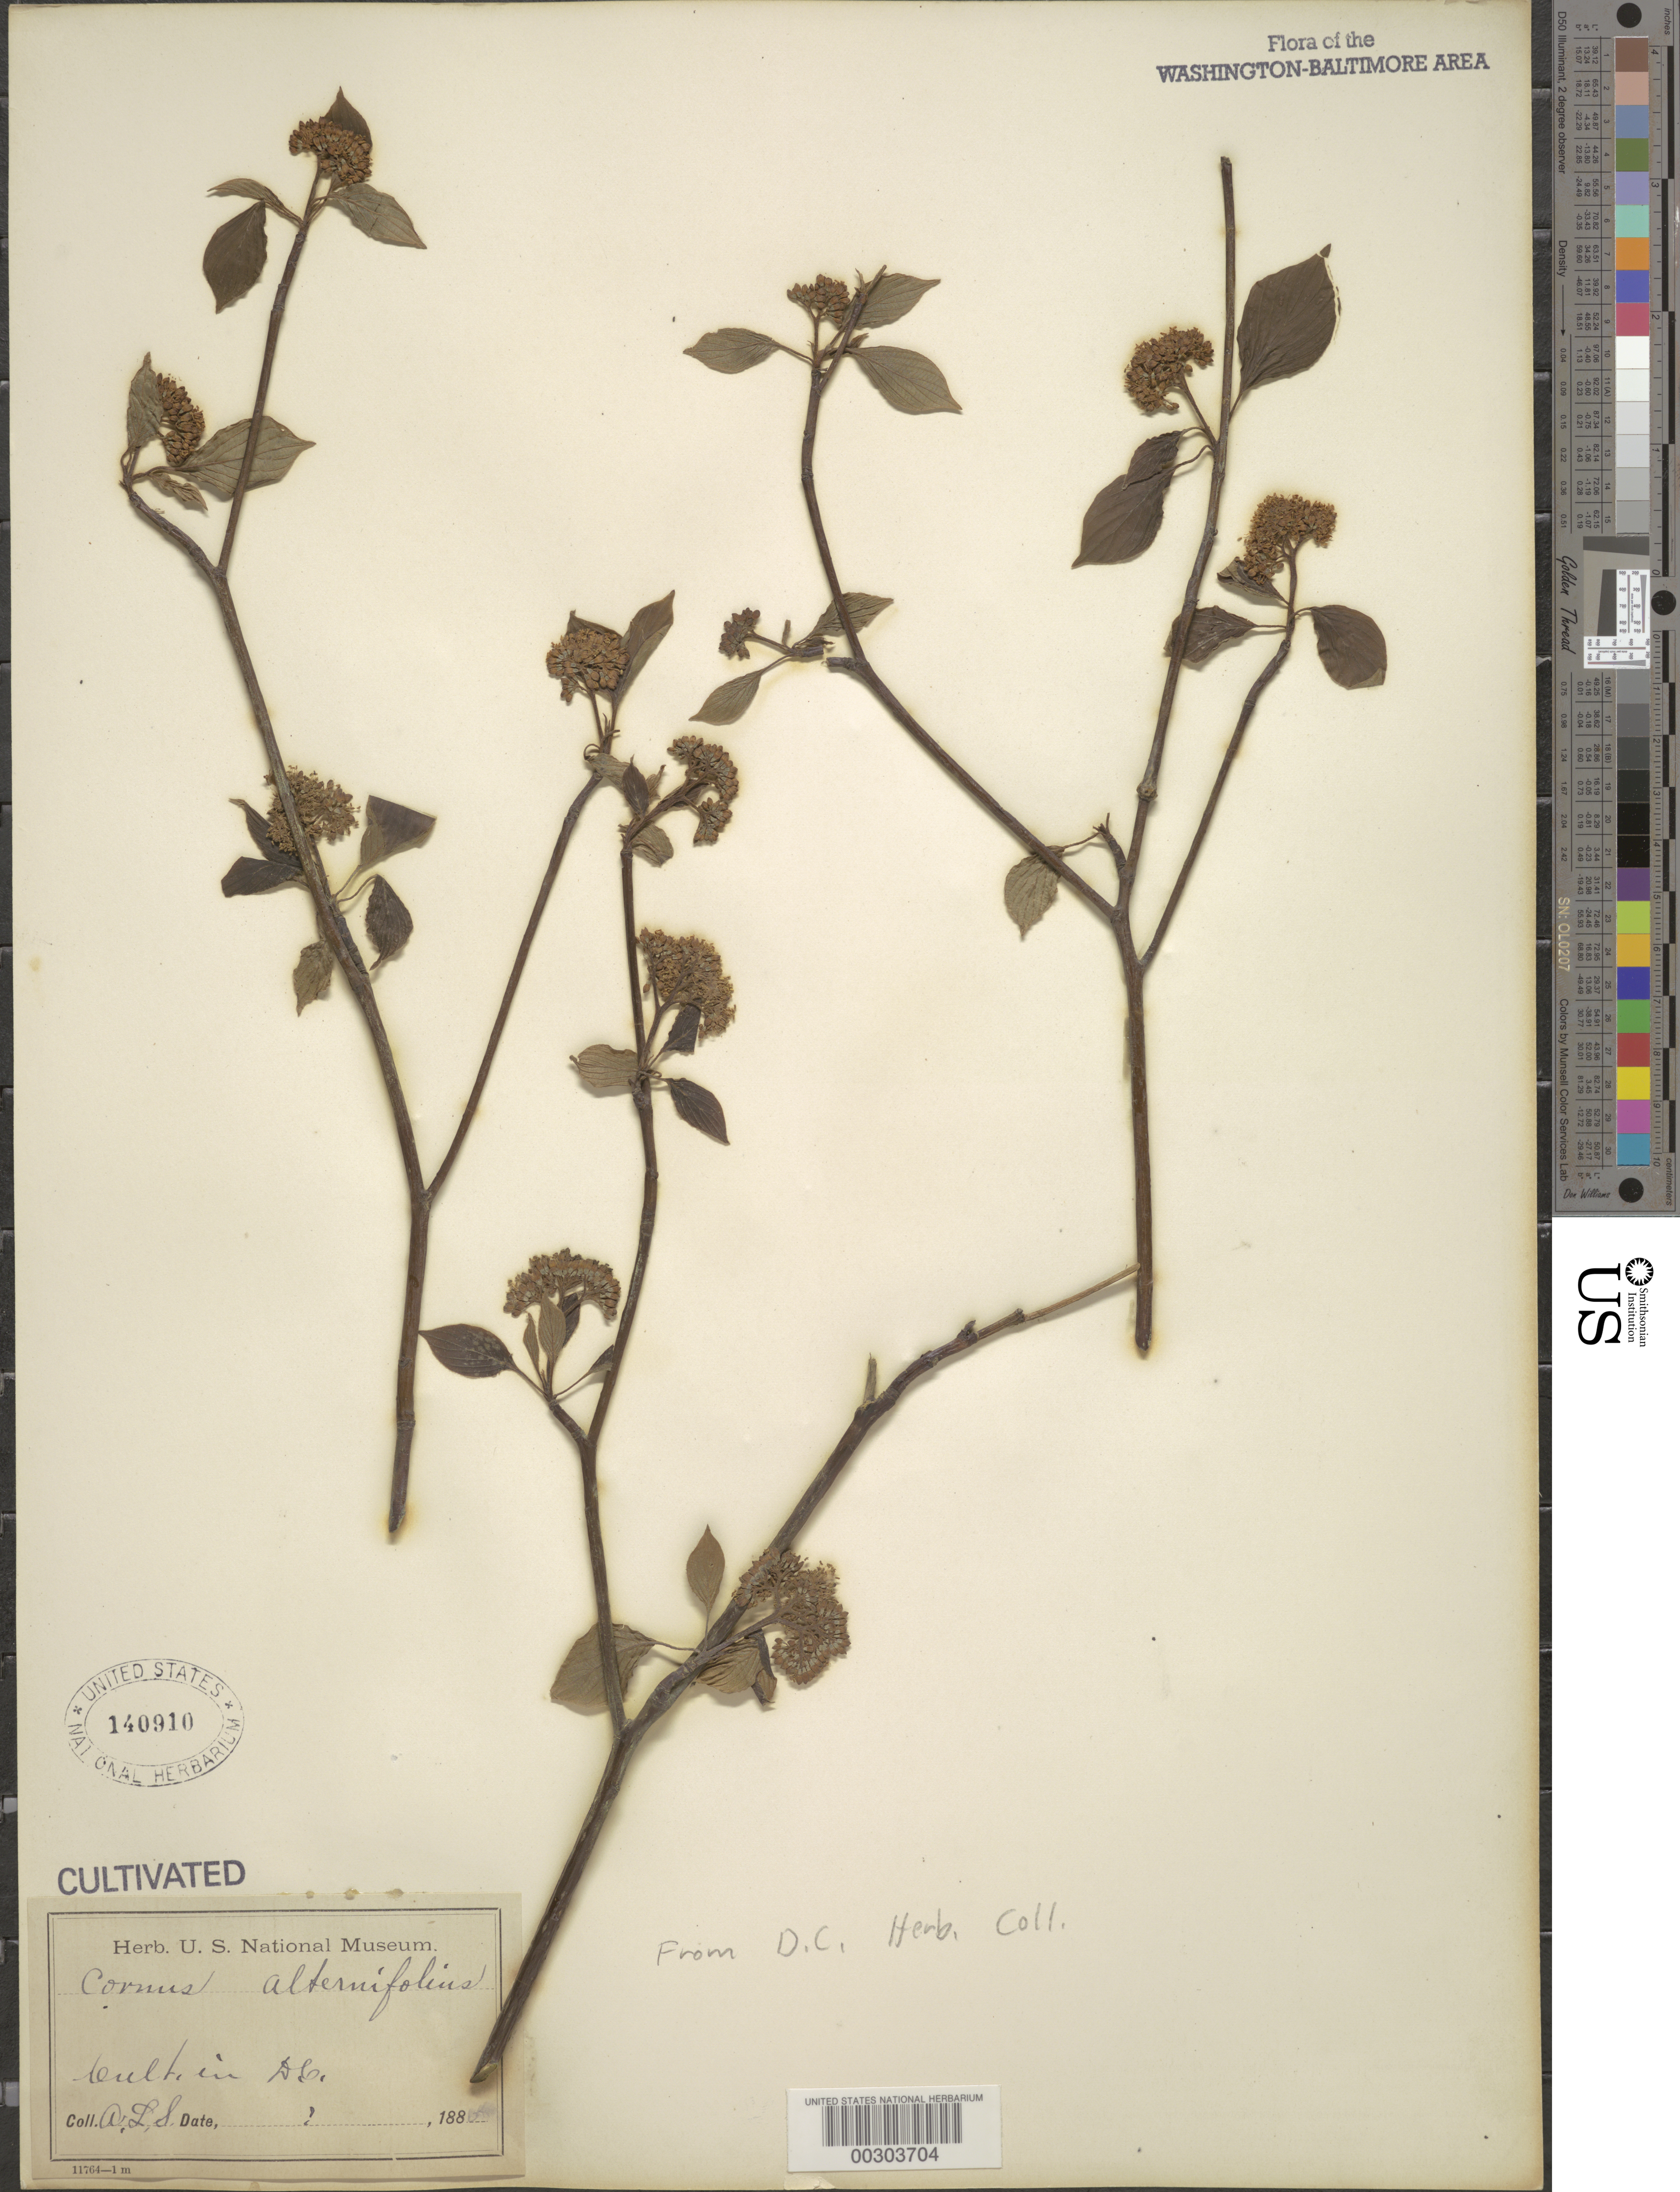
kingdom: Plantae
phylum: Tracheophyta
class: Magnoliopsida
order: Cornales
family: Cornaceae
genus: Cornus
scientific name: Cornus alternifolia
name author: L.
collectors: A. L. Schott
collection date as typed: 188-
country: United States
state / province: District of Columbia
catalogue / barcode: US 140910